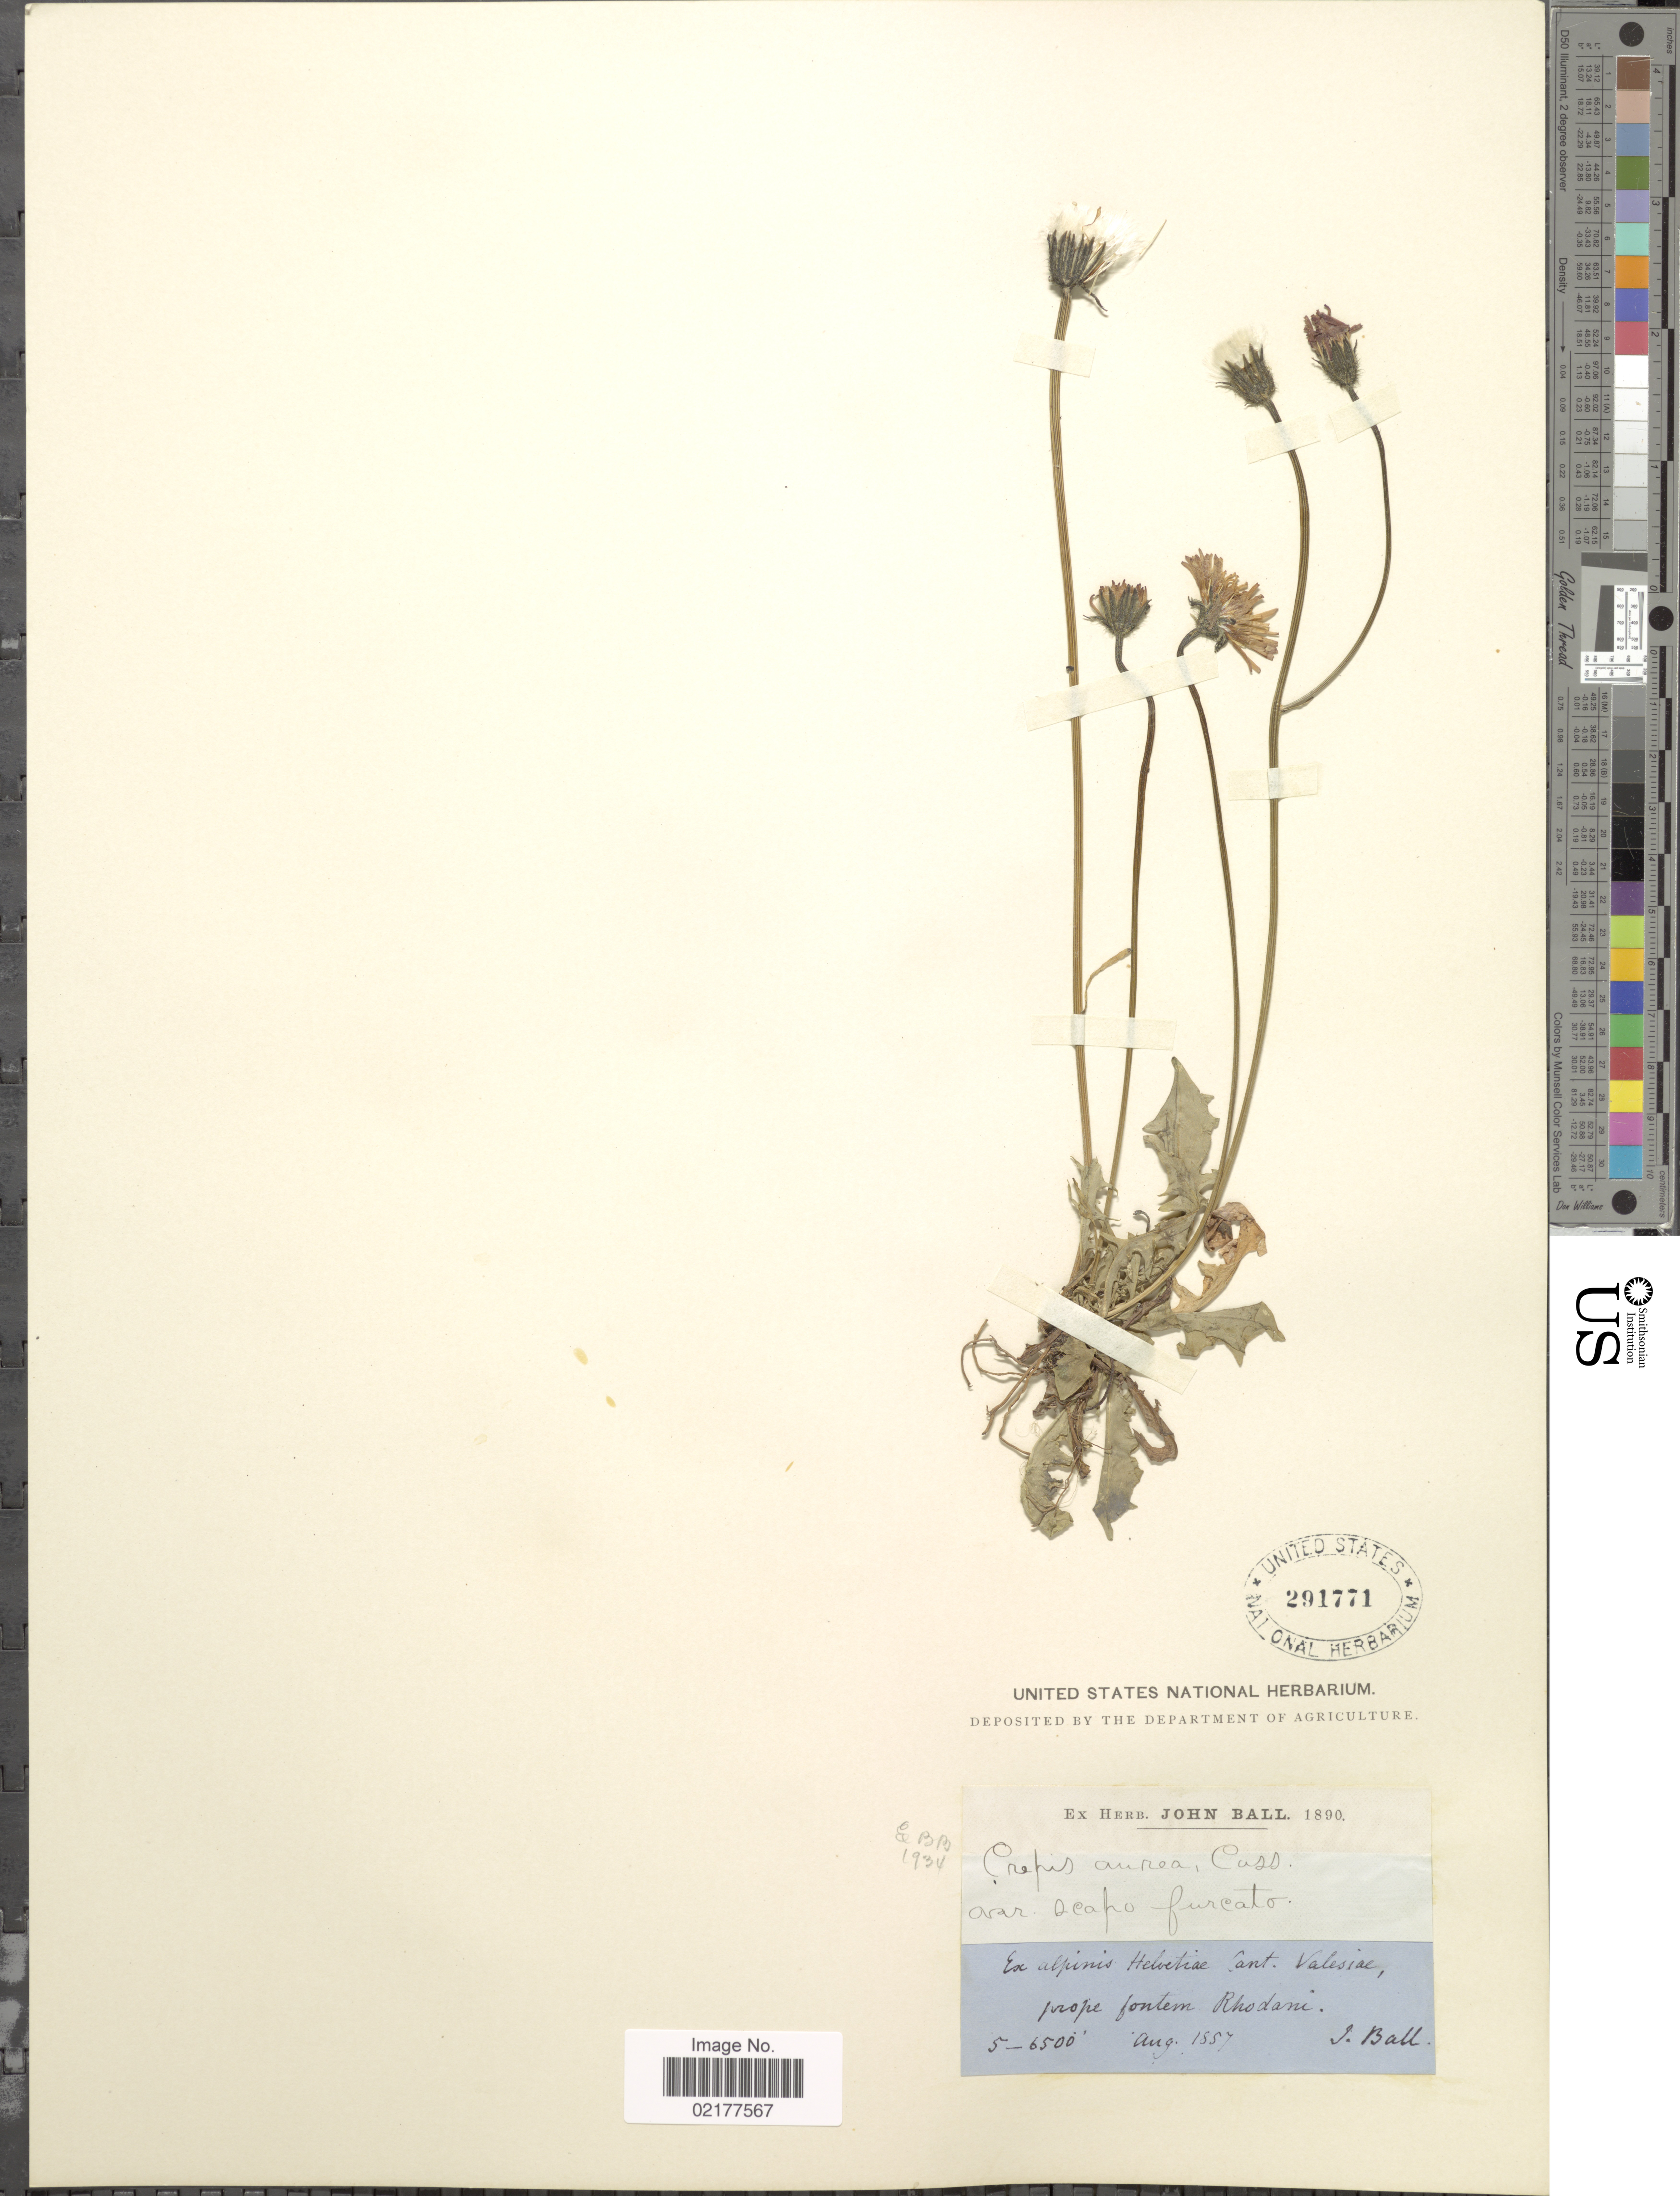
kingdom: Plantae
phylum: Tracheophyta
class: Magnoliopsida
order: Asterales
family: Asteraceae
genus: Crepis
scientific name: Crepis aurea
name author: (L.) Cass.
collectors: J. Ball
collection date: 1887-08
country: Switzerland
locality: Ex alpinis Helvetiae Cant. Valesiae, prope fontem Rhodani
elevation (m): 1524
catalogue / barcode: US 291771